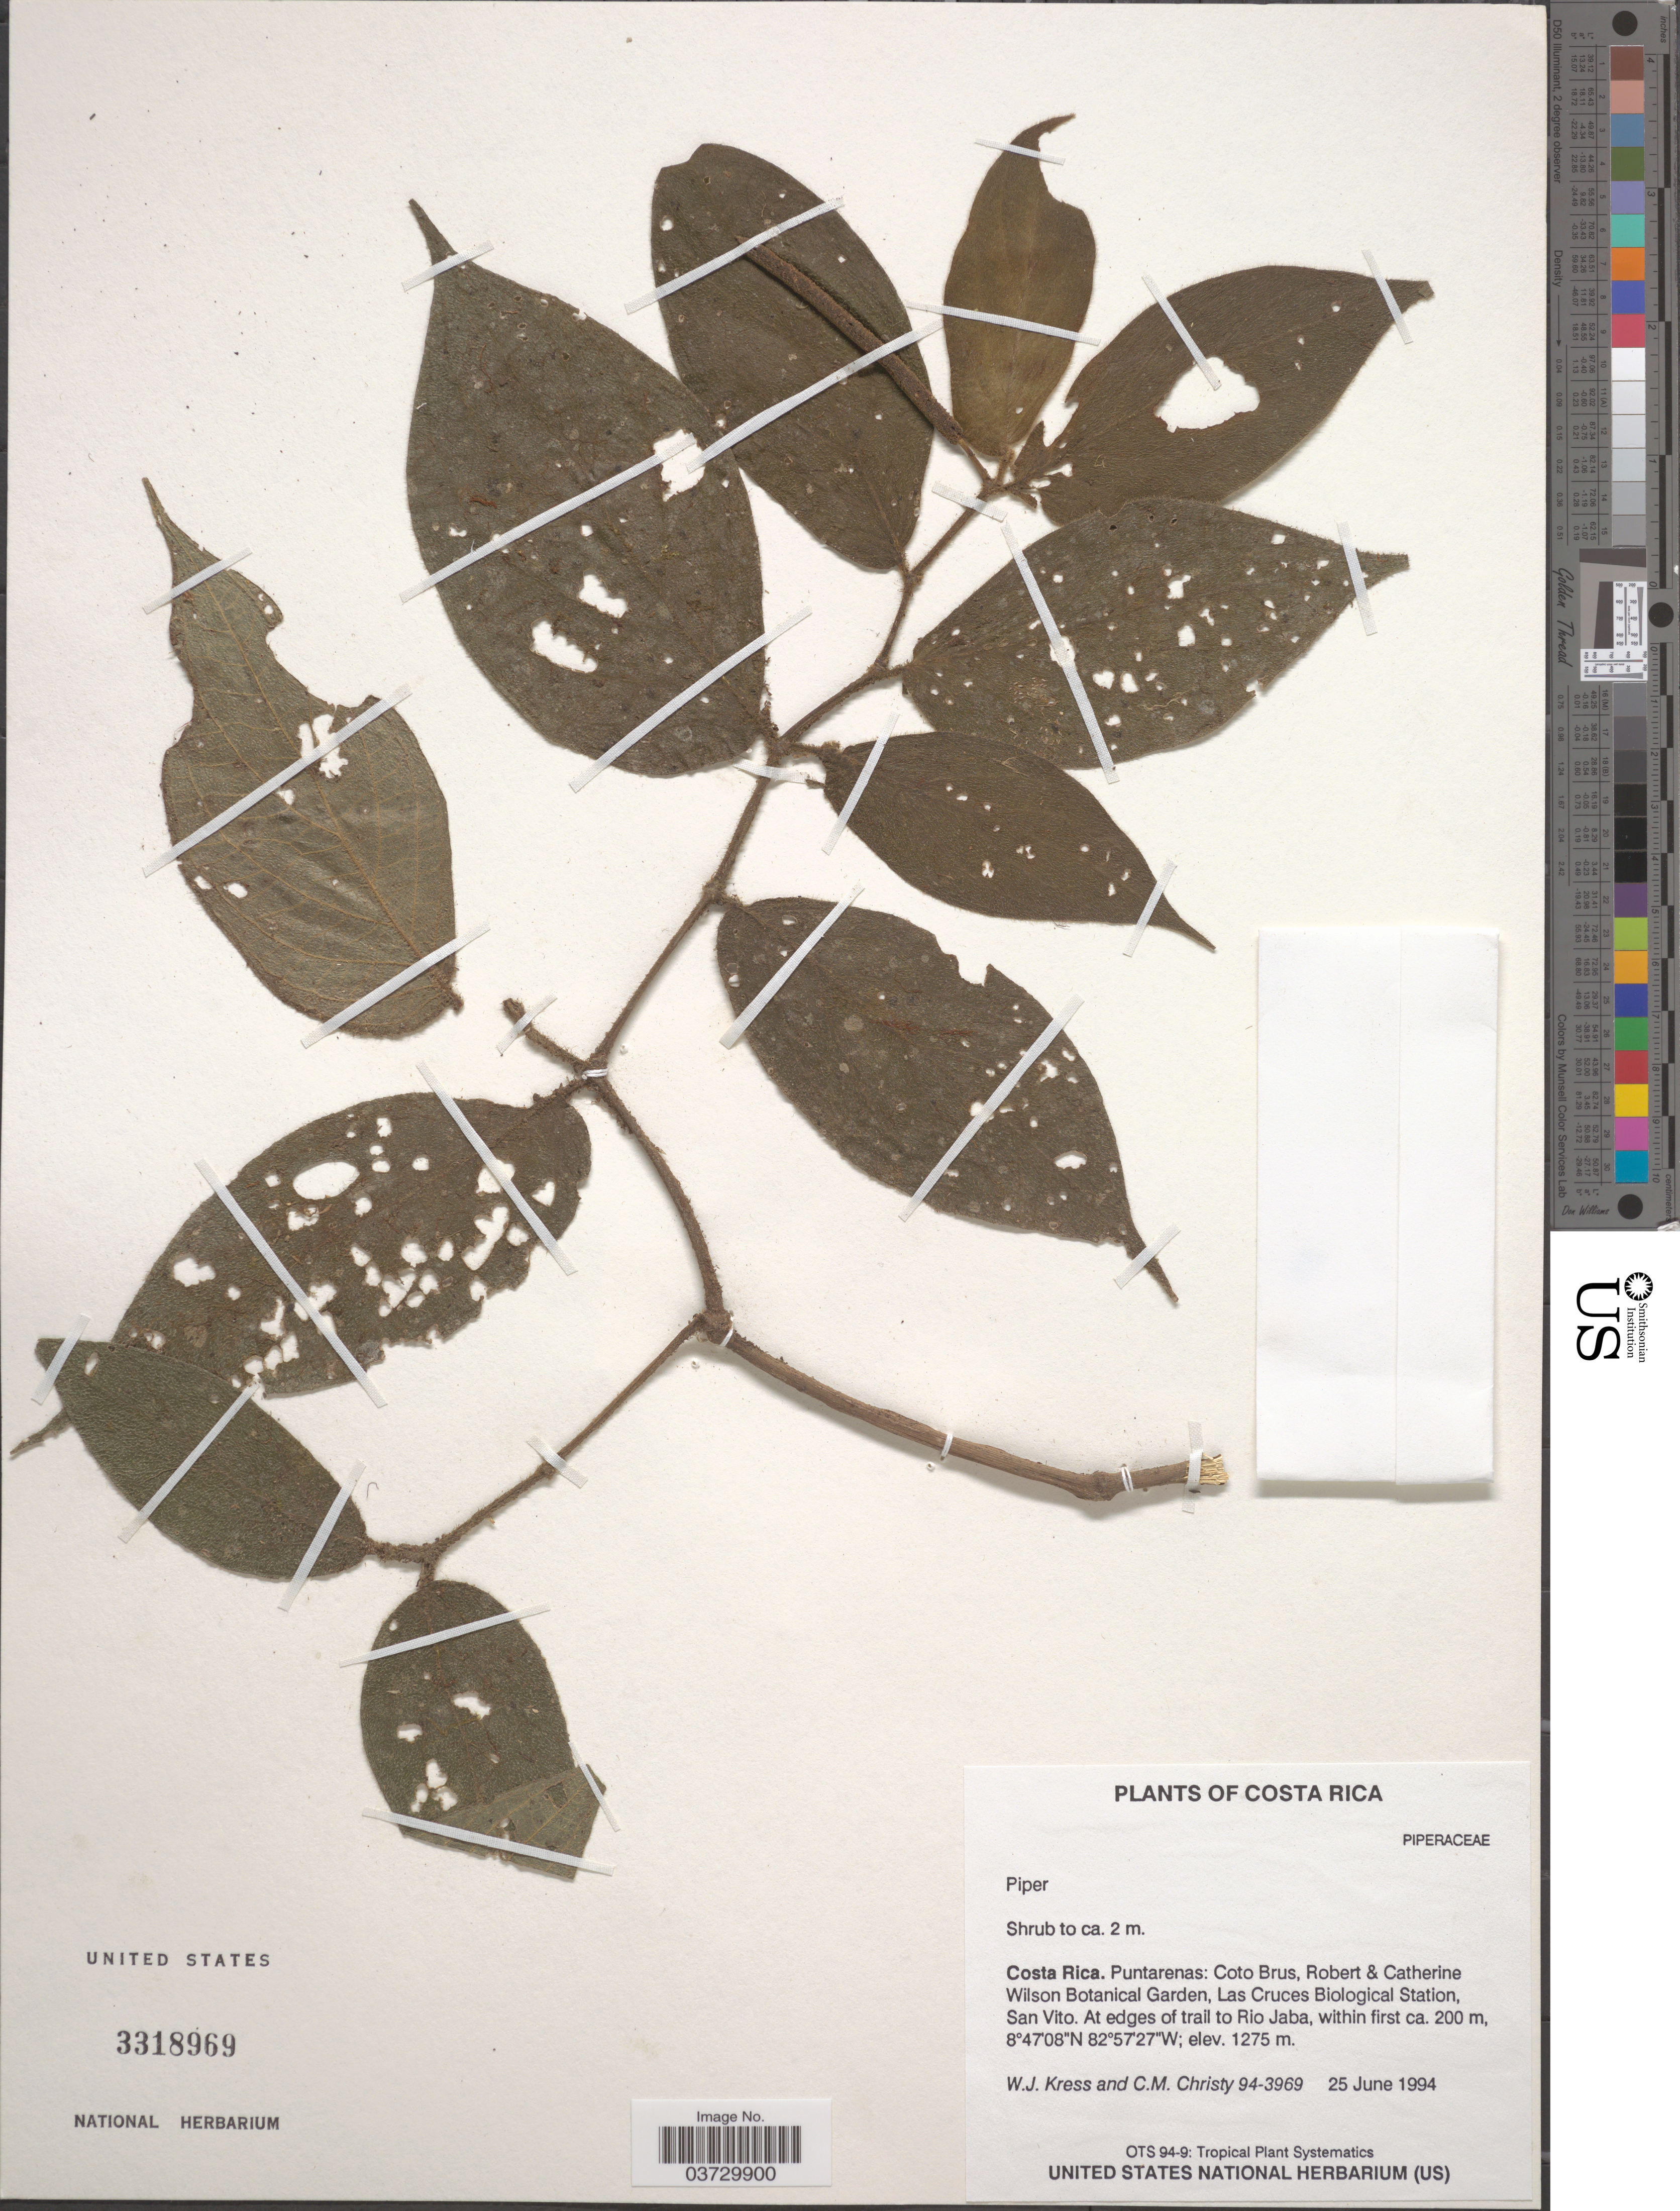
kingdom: Plantae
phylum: Tracheophyta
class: Magnoliopsida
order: Piperales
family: Piperaceae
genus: Piper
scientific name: Piper sp.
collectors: W. J. Kress & C. M. Christy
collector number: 94-3969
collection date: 1994-06-25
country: Costa Rica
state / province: Puntarenas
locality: Coto Brus, Robert & Catherine Wilson Botanical Garden, Las Cruces Biological Station, San Vito. At edges of trail to Rio Jaba.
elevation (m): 1275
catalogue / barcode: US 3318969